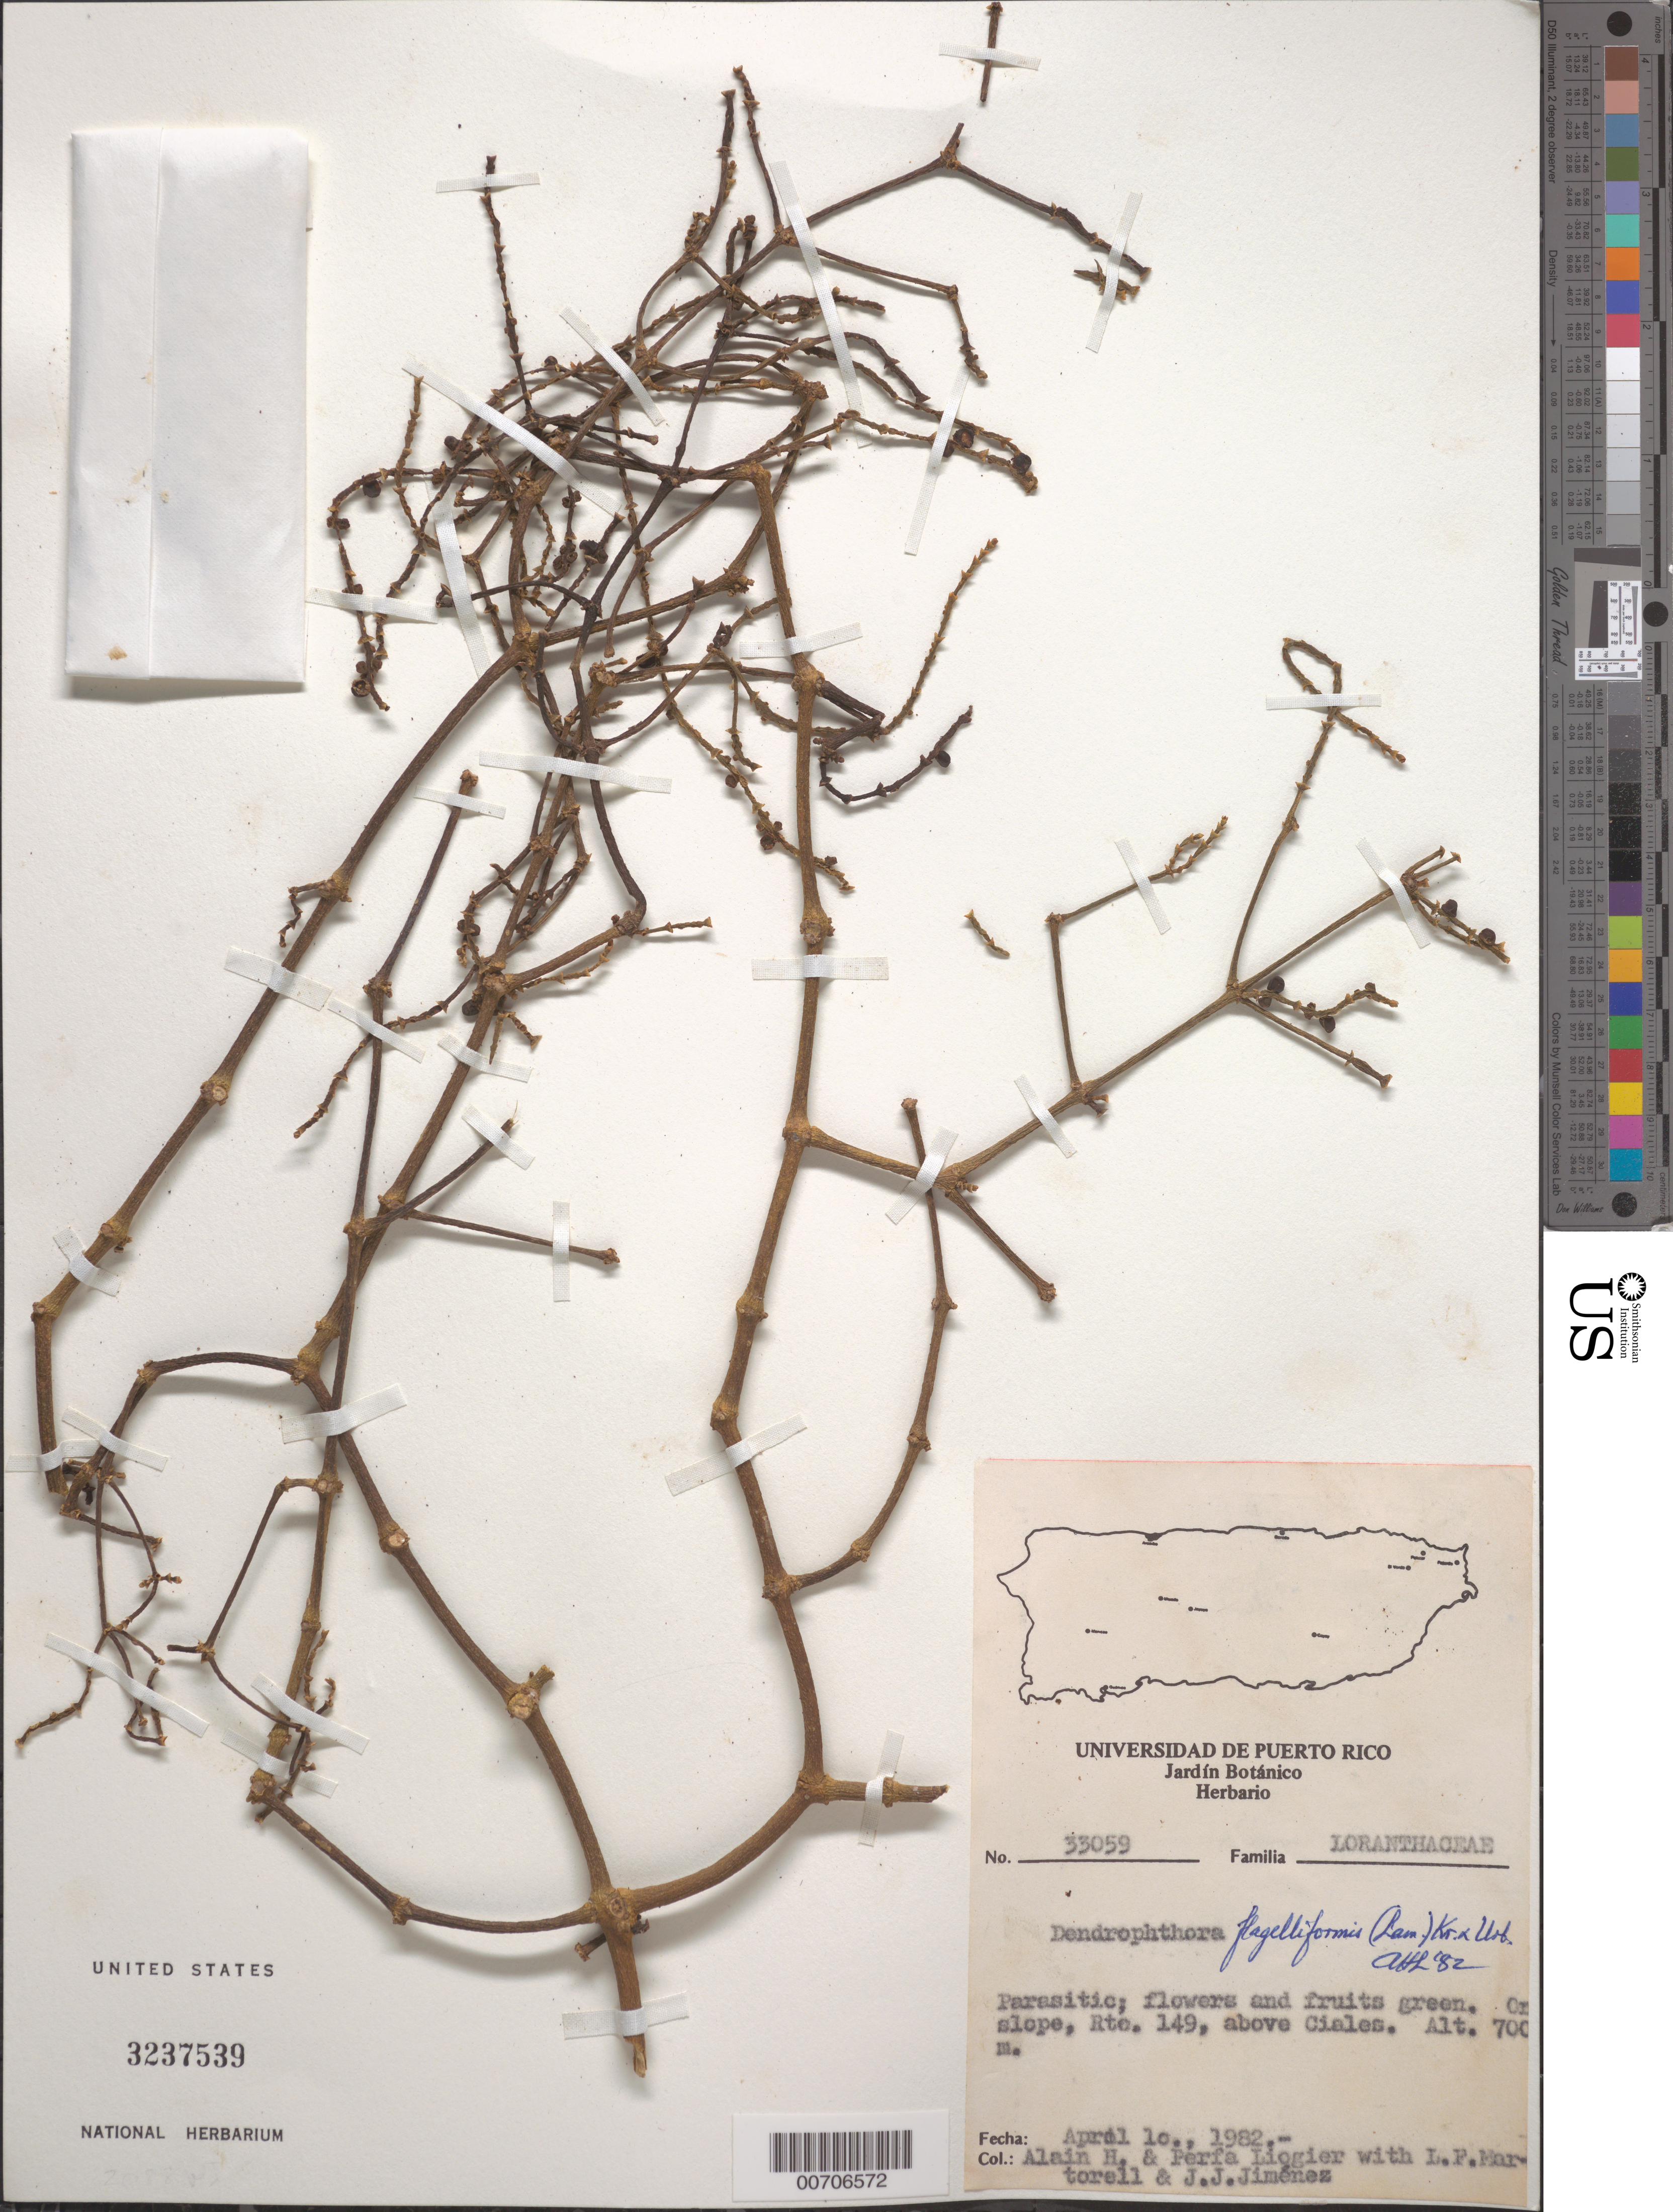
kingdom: Plantae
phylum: Tracheophyta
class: Magnoliopsida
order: Santalales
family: Viscaceae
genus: Dendrophthora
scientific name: Dendrophthora flagelliformis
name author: (Lam.) Krug & Urb.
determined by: Liogier, Alain H.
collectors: A. H. Liogier, M. P. Liogier, L. Martorell & J. J. Jiménez Almonte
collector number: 33059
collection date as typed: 10 Apr 1982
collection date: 1982-04-10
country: Puerto Rico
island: Greater Antilles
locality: Ciales, above; Rt. 149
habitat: On slope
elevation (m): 700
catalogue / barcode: US 3237539